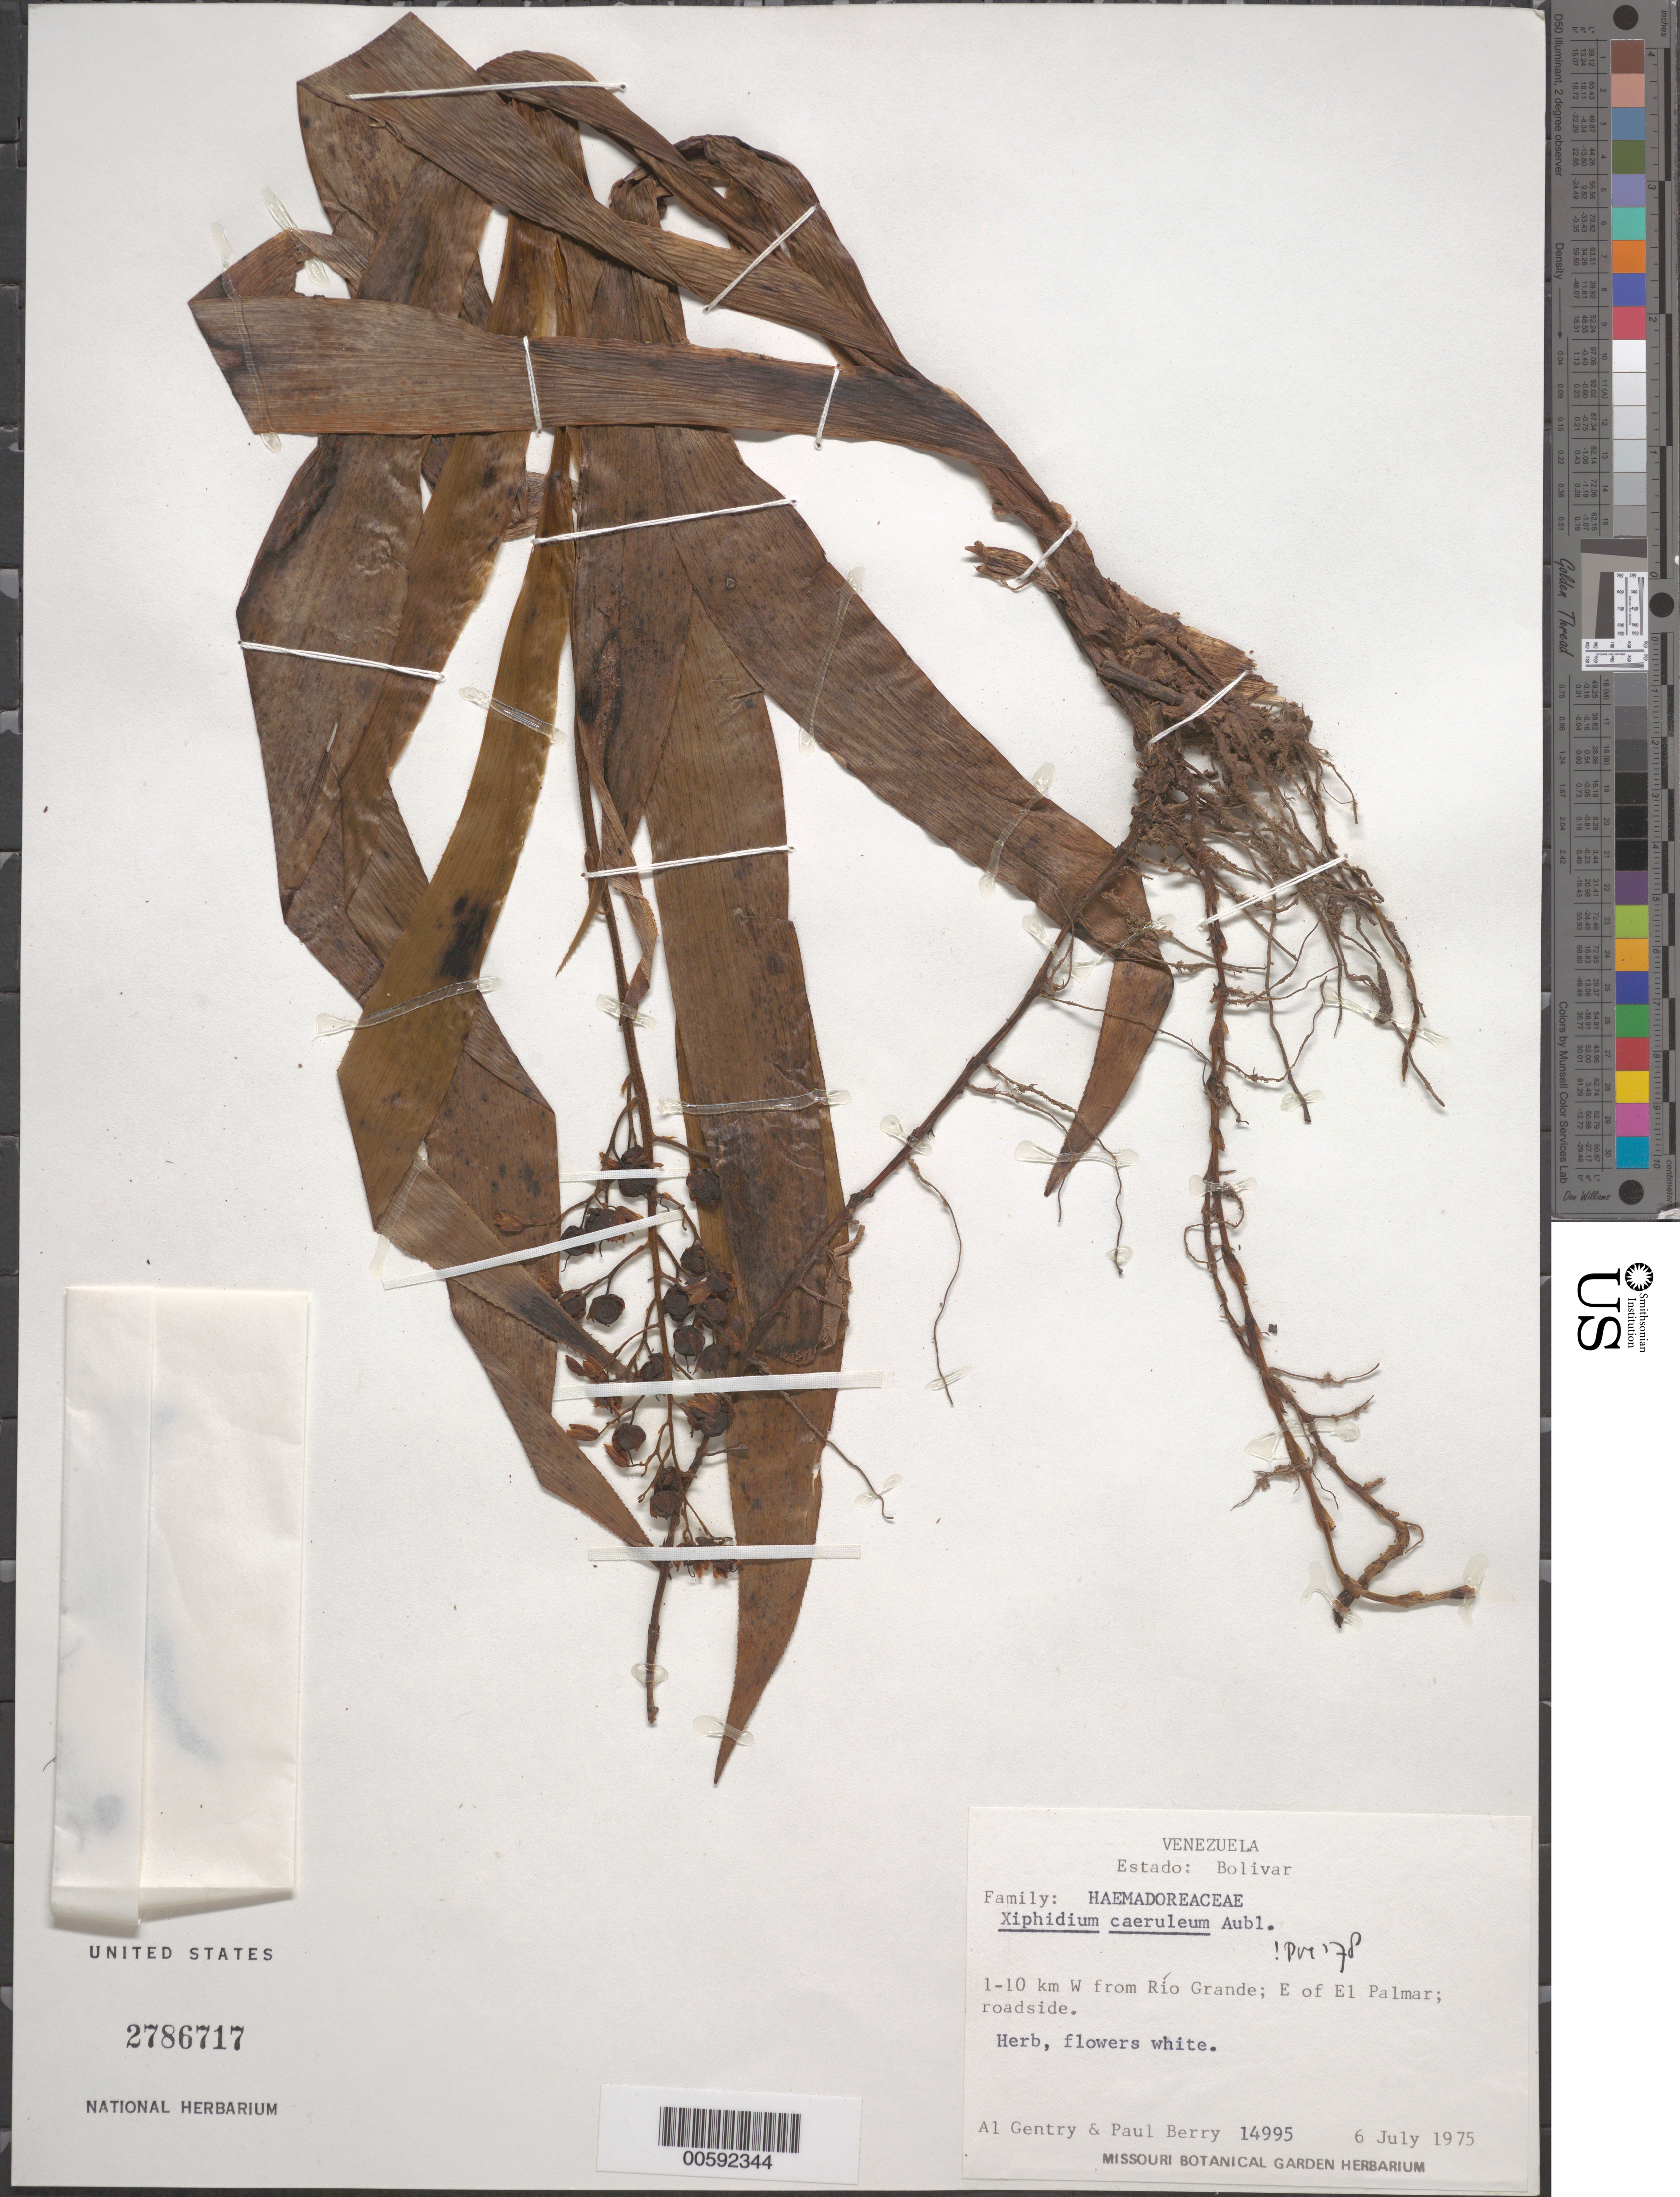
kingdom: Plantae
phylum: Tracheophyta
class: Liliopsida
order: Commelinales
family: Haemodoraceae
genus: Xiphidium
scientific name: Xiphidium caeruleum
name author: Aubl.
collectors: A. H. Gentry & P. Berry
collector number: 14995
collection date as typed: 06 Jul 1975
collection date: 1975-07-06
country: Venezuela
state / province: Bolívar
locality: W from Rio Grande, E of El Palmar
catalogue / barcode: US 2786717